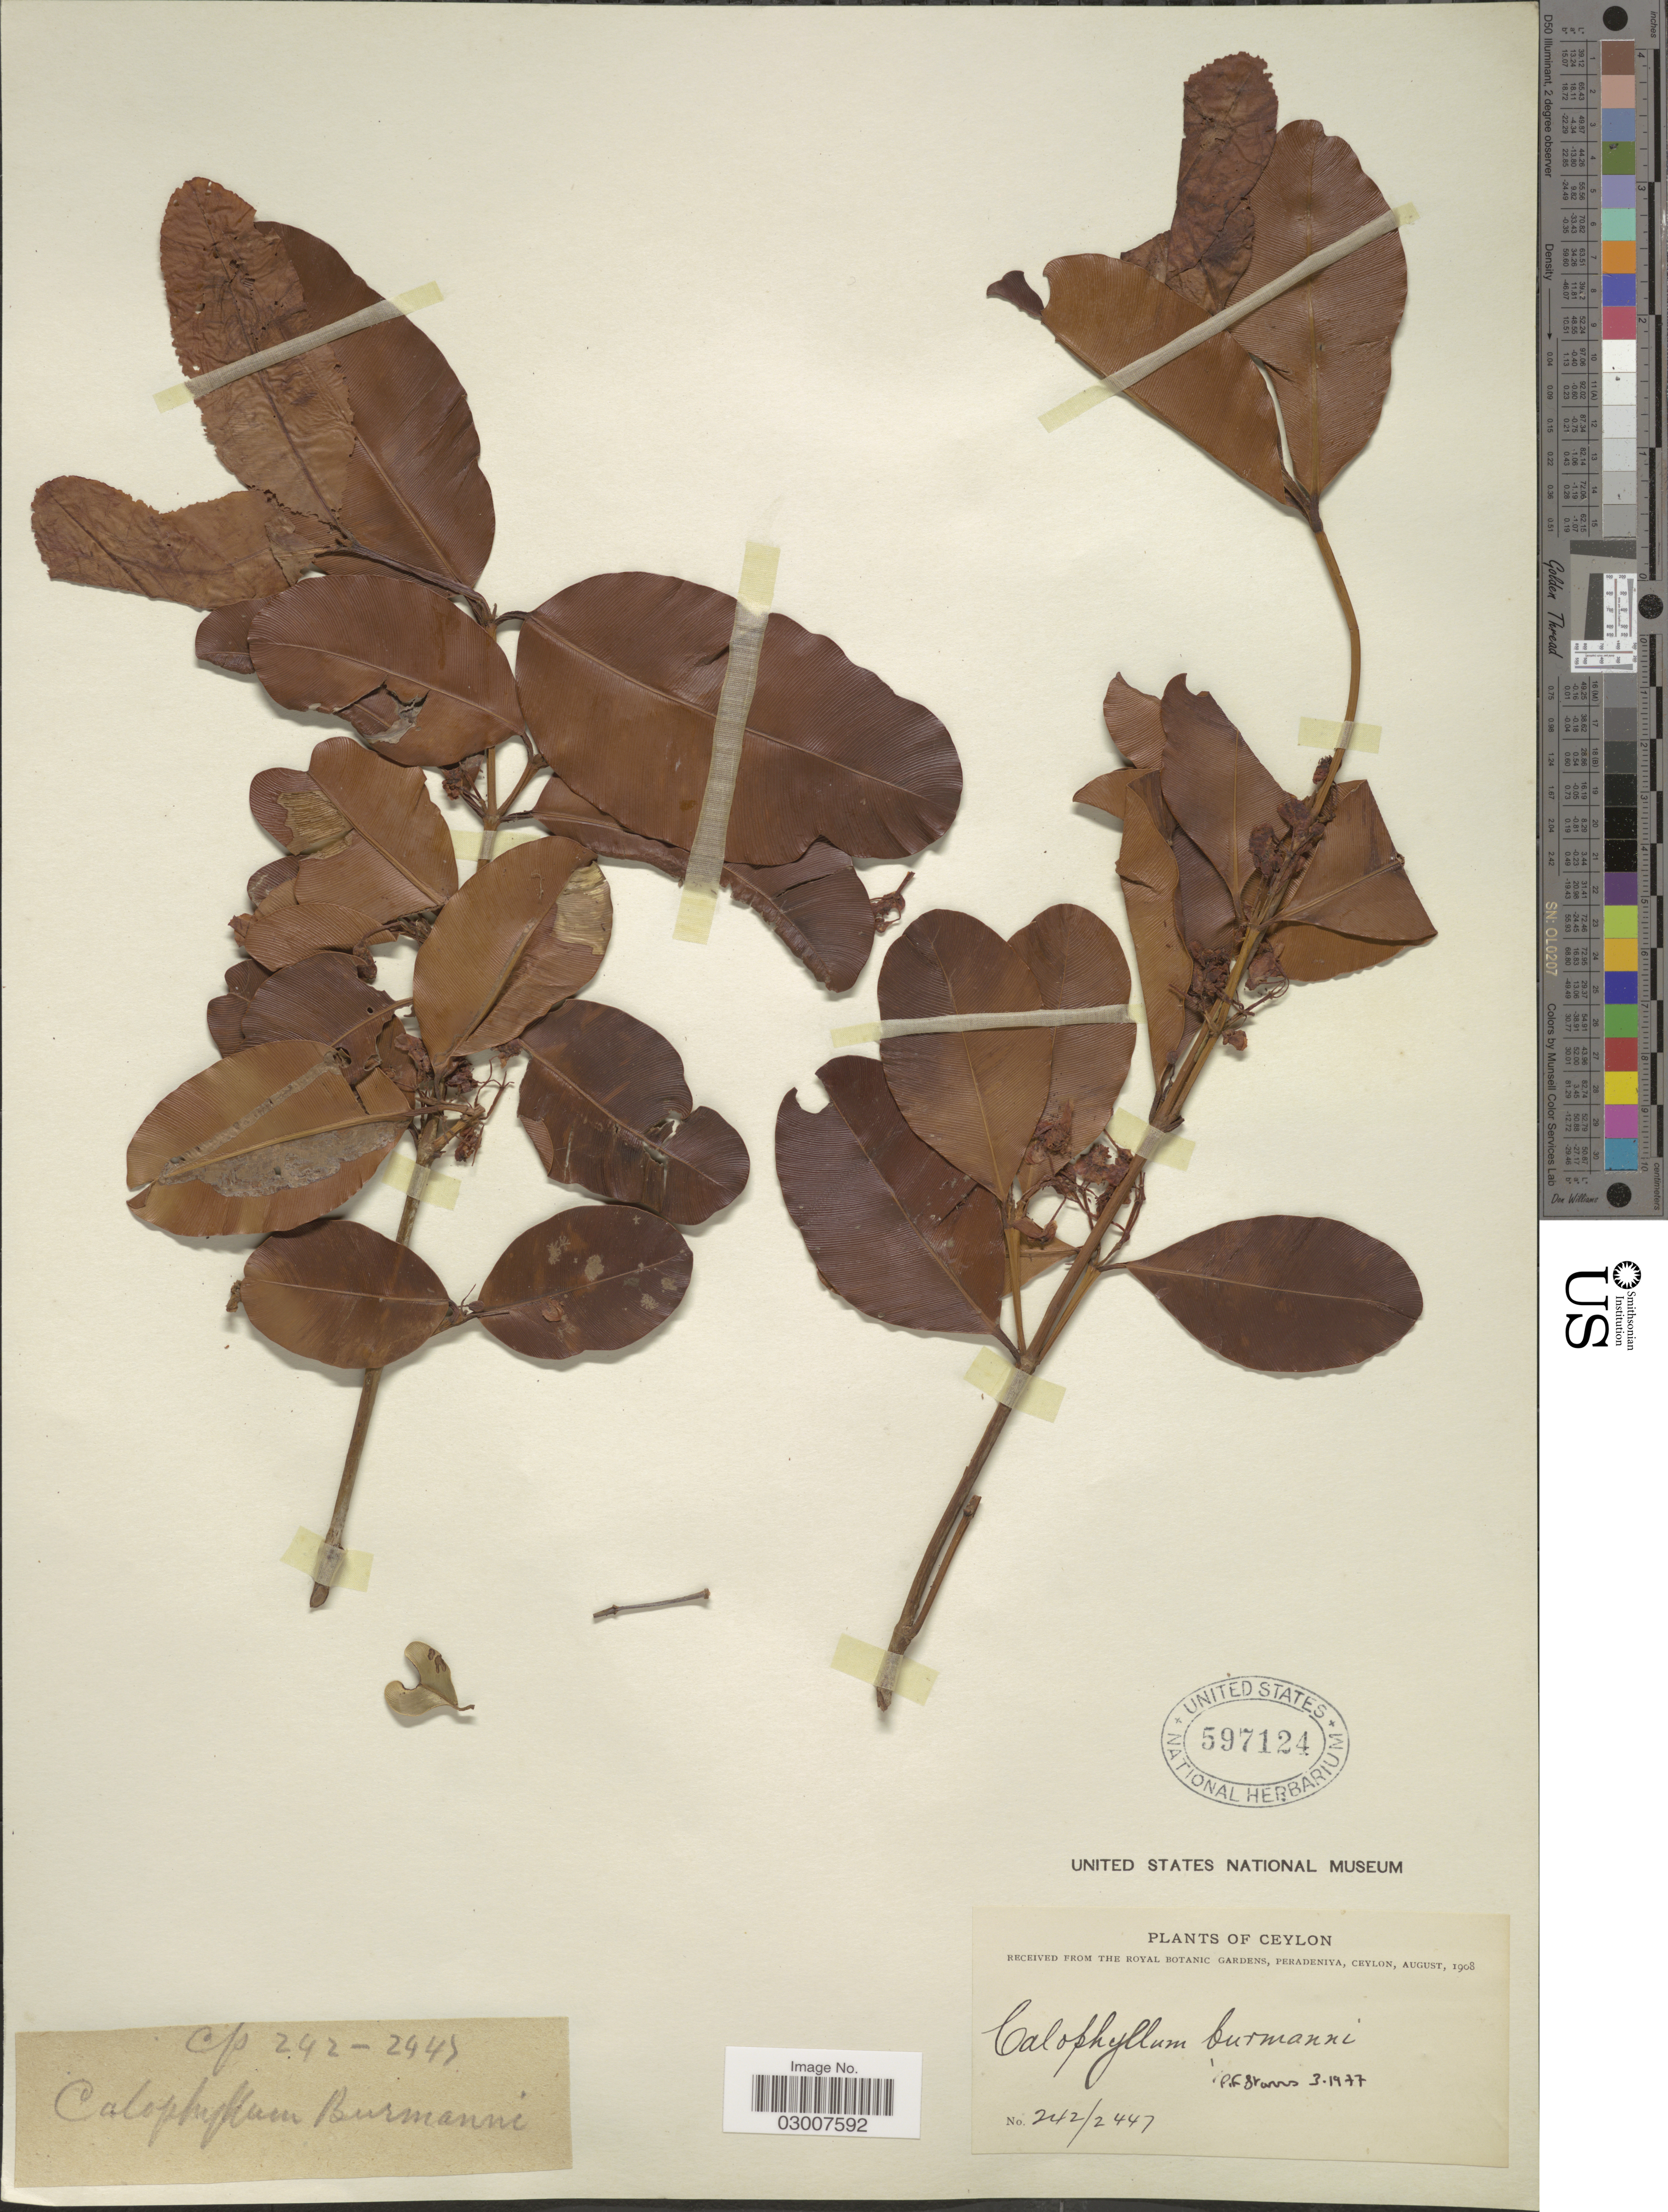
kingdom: Plantae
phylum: Tracheophyta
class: Magnoliopsida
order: Malpighiales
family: Calophyllaceae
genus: Calophyllum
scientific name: Calophyllum calaba var. calaba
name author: L.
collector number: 242/2447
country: Sri Lanka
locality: Ceylon.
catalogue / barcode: US 597124